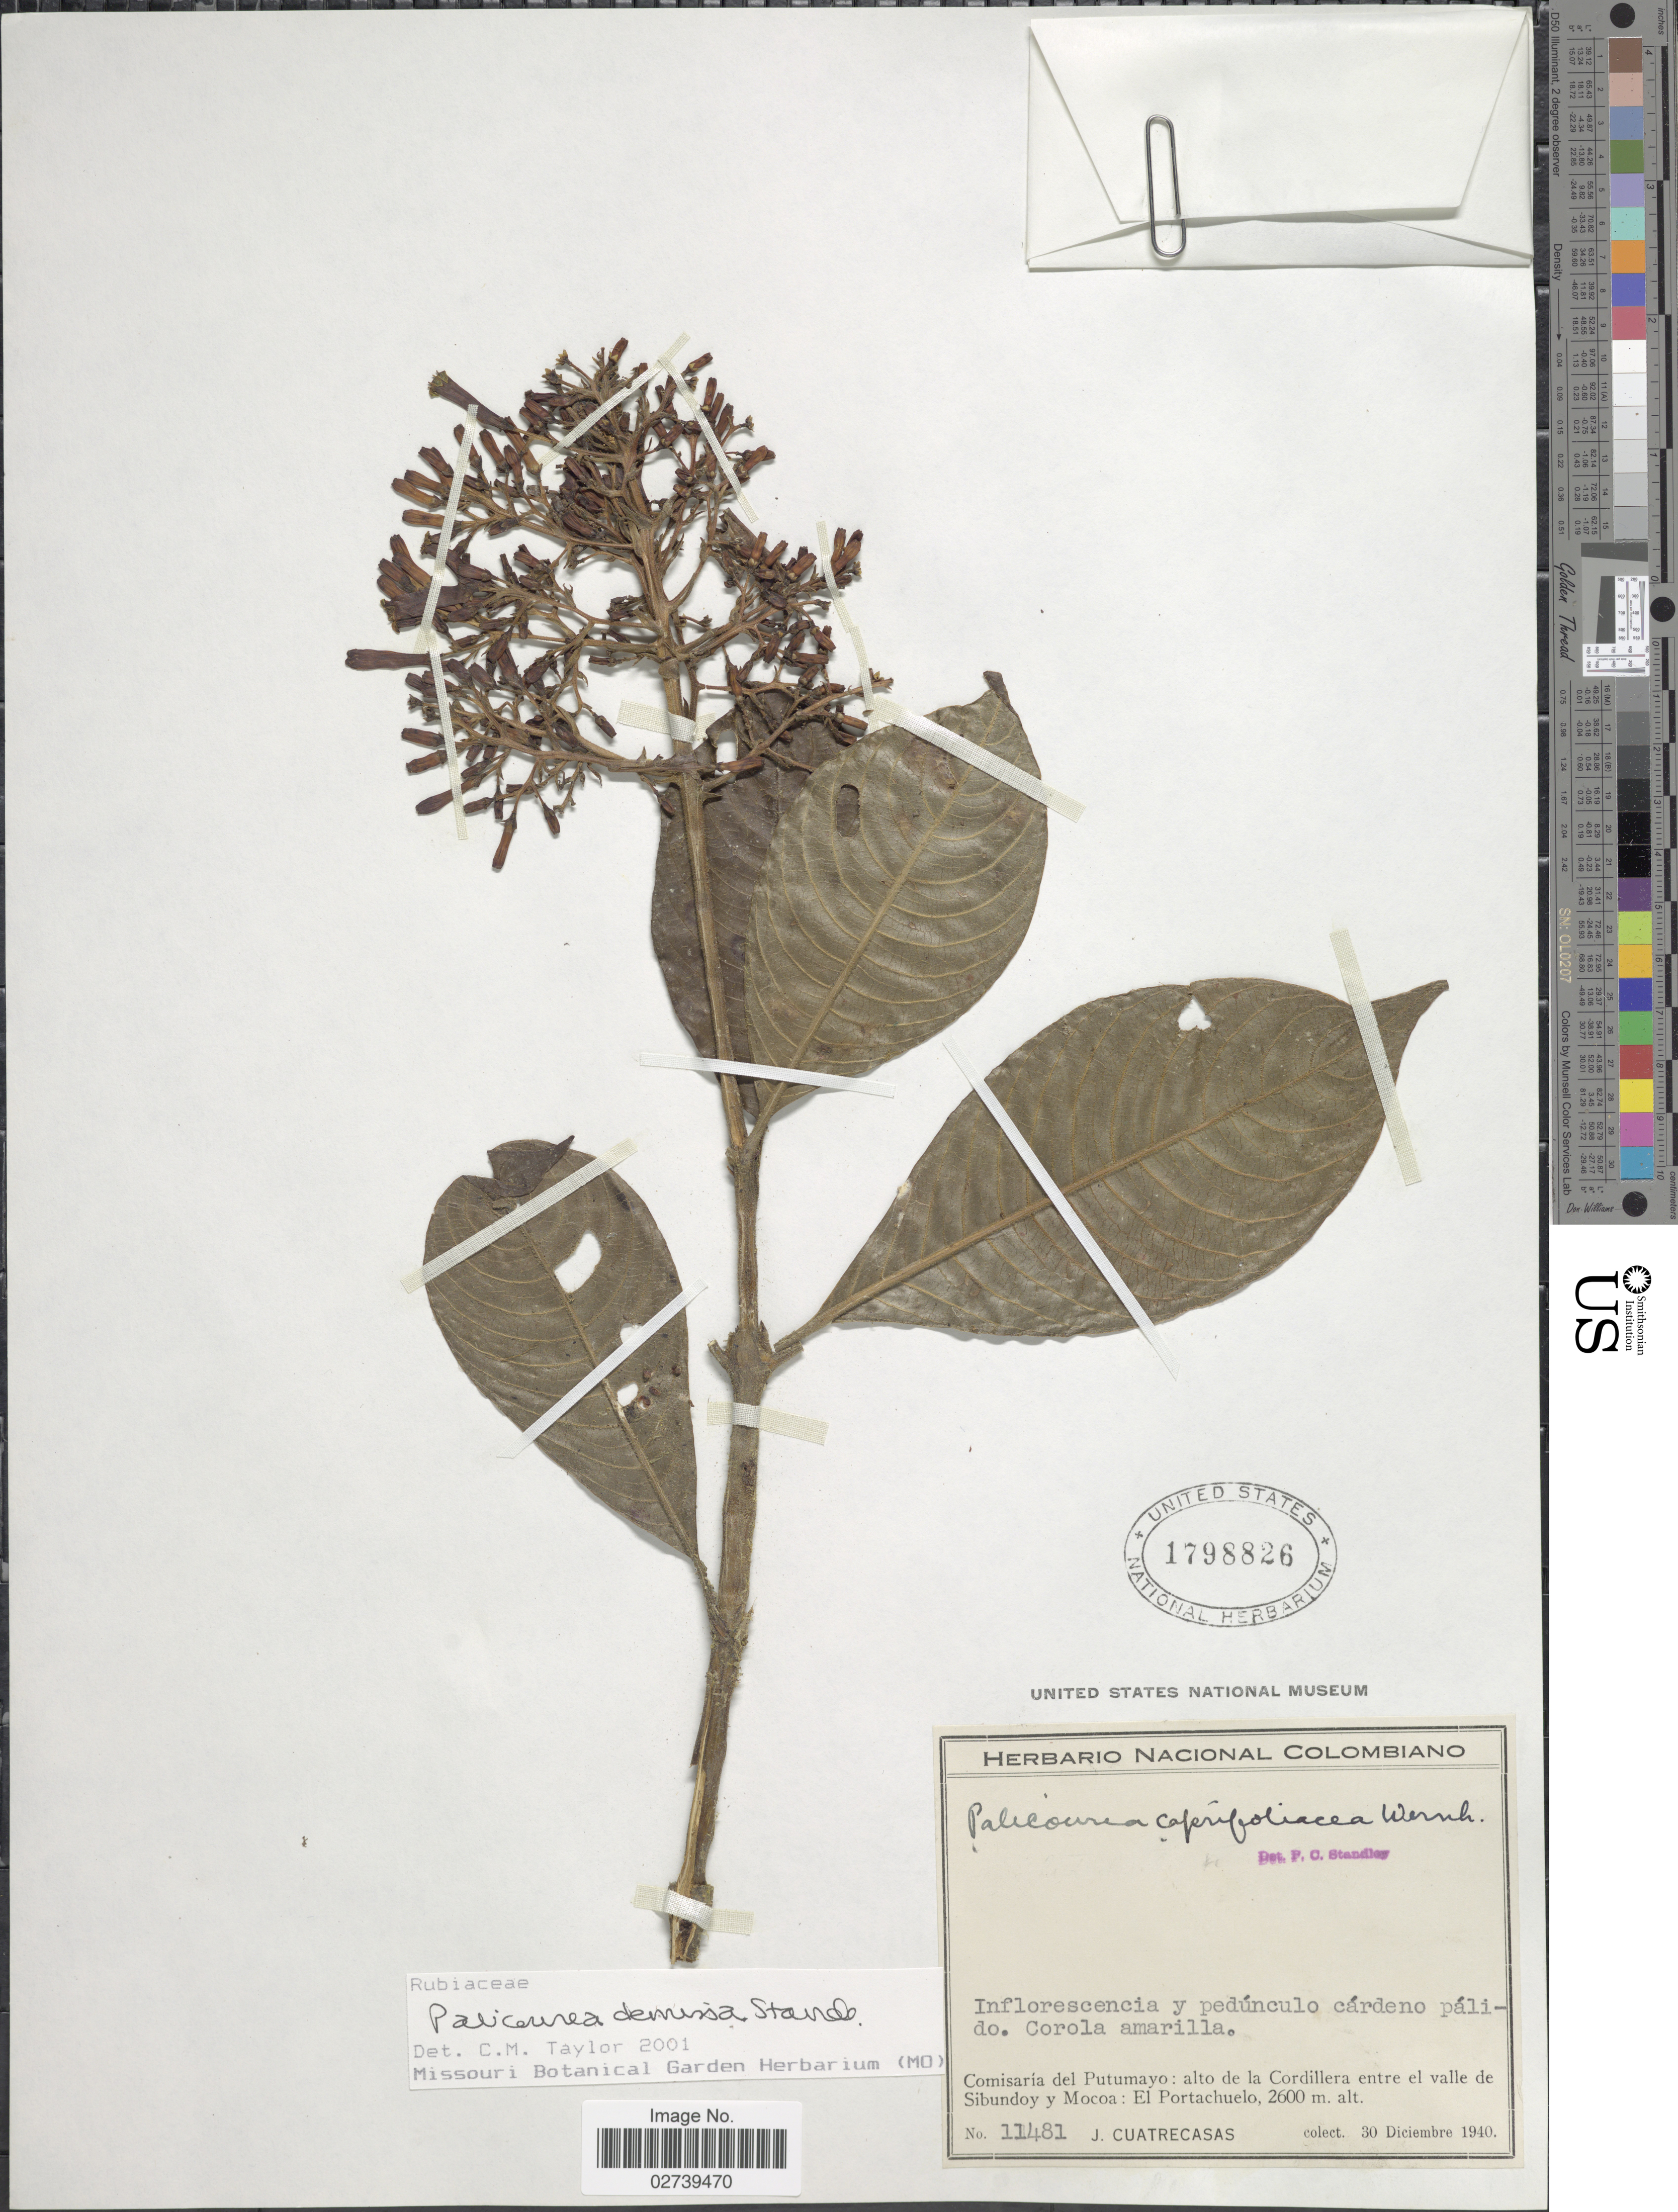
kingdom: Plantae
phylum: Tracheophyta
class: Magnoliopsida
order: Gentianales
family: Rubiaceae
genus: Palicourea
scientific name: Palicourea demissa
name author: Standl.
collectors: J. Cuatrecasas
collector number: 11481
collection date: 1940-12-30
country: Colombia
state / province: Putumayo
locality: Comisaria del Putumayo: alta de la Cordillera entre el valle de Sibundoy y Mocoa: El Portachuelo.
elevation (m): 2600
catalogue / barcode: US 1798826